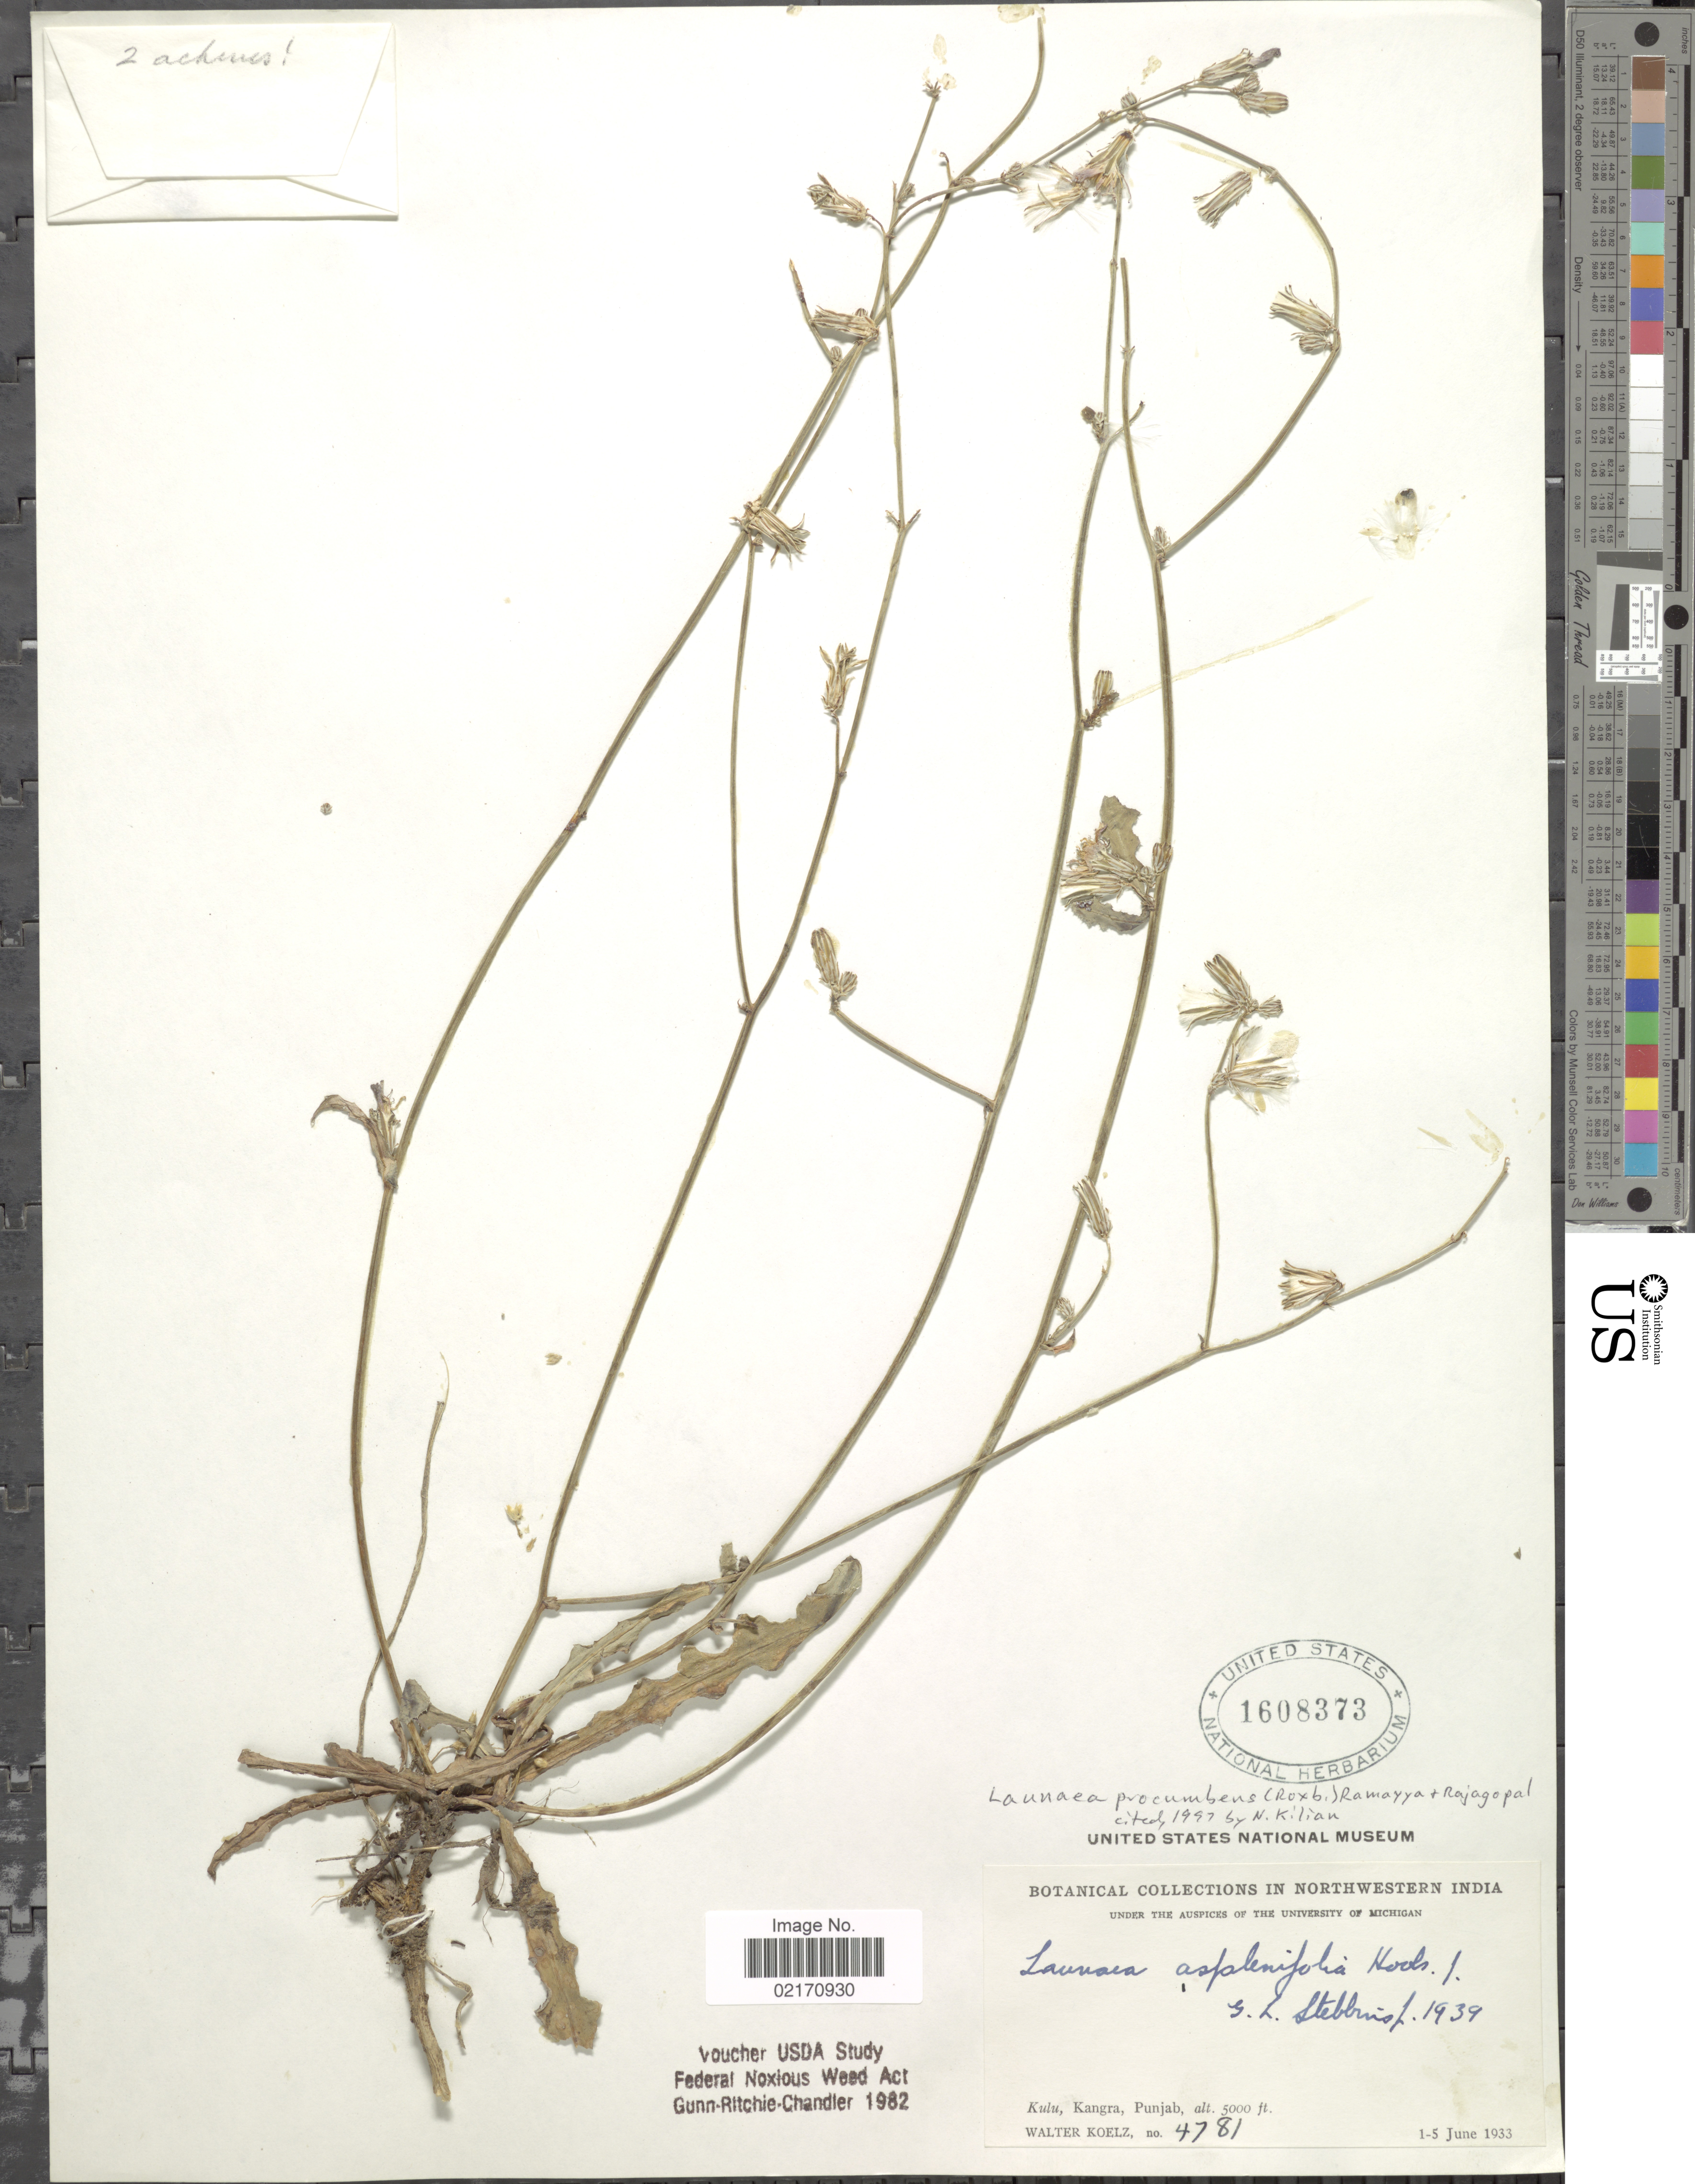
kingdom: Plantae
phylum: Tracheophyta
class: Magnoliopsida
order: Asterales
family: Asteraceae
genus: Launaea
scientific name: Launaea procumbens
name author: (Roxb.) Ramayya & Rajagopal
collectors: W. N. Koelz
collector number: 4781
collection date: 1933-06-01/1933-06-05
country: India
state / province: Himachal Pradesh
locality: Northwestern India, Kulu, Kangra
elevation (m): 1524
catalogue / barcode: US 1608373